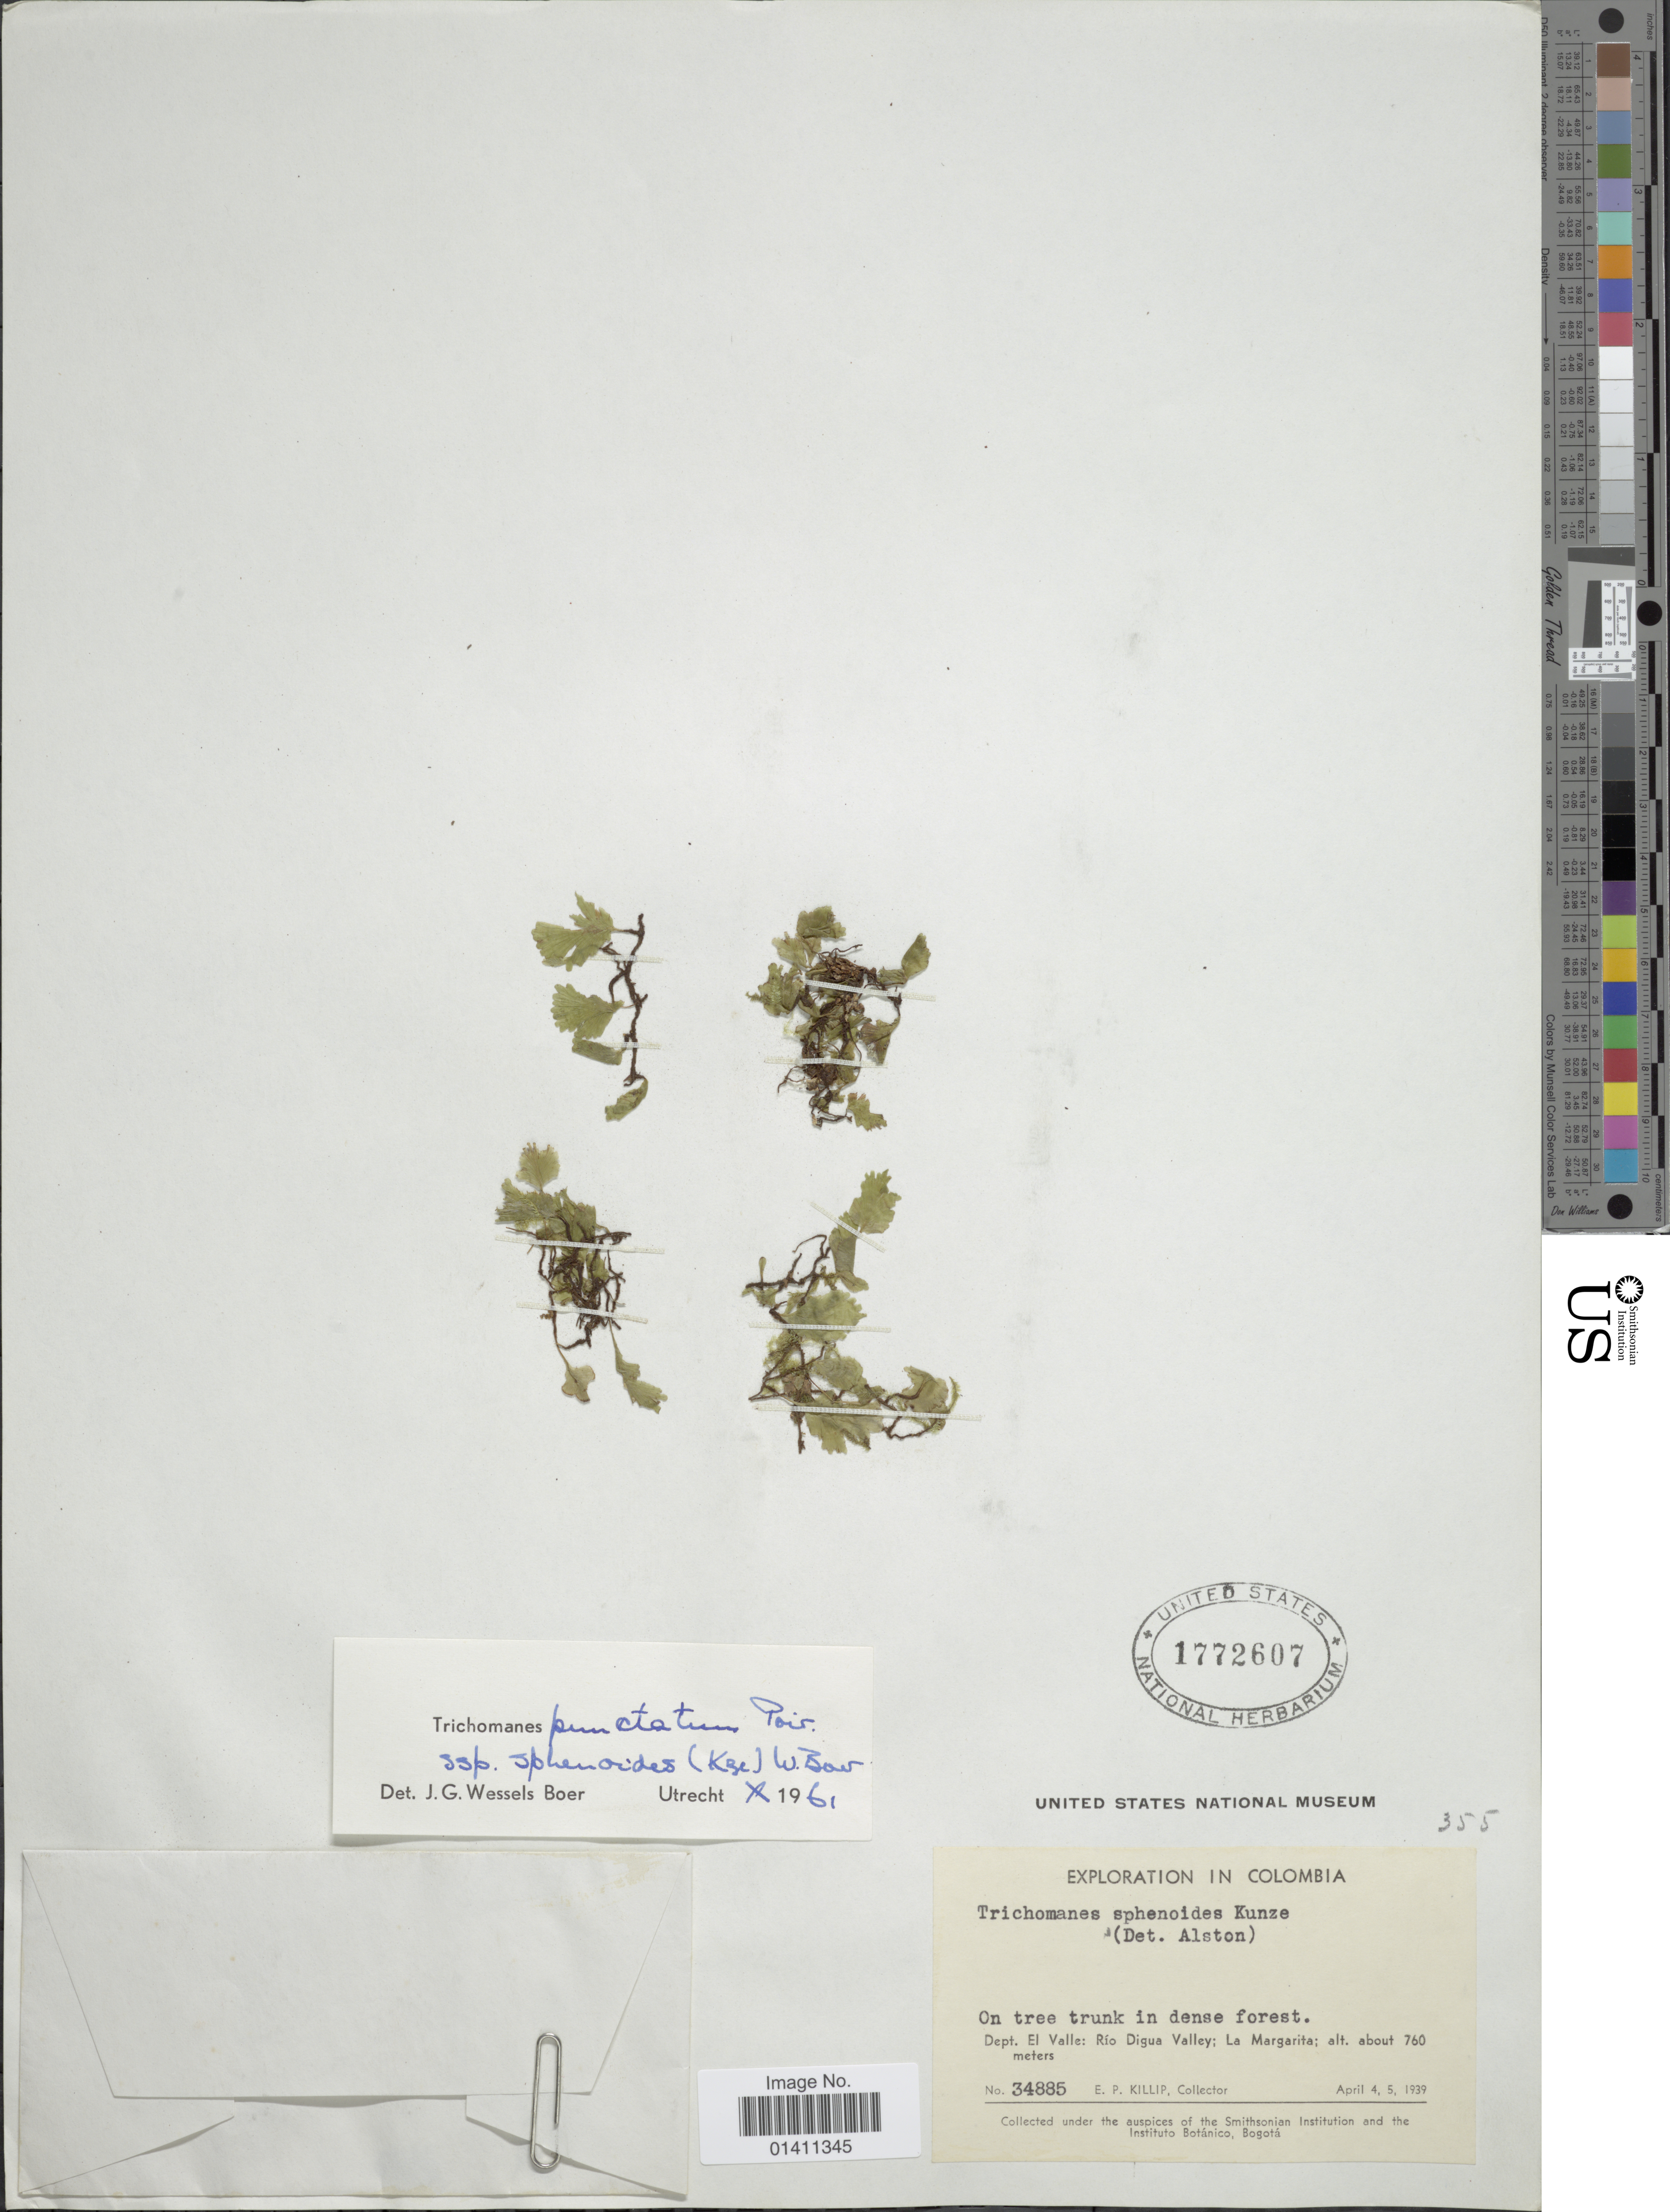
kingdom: Plantae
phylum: Tracheophyta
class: Polypodiopsida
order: Hymenophyllales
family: Hymenophyllaceae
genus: Didymoglossum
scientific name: Didymoglossum punctatum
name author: (Poir.) Desv.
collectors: E. P. Killip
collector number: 34885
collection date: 1939-04-04/1939-04-05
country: Colombia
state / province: Valle del Cauca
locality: Dept. El Valle: Rio Digua Valley; La Margarita.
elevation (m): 760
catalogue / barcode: US 1772607